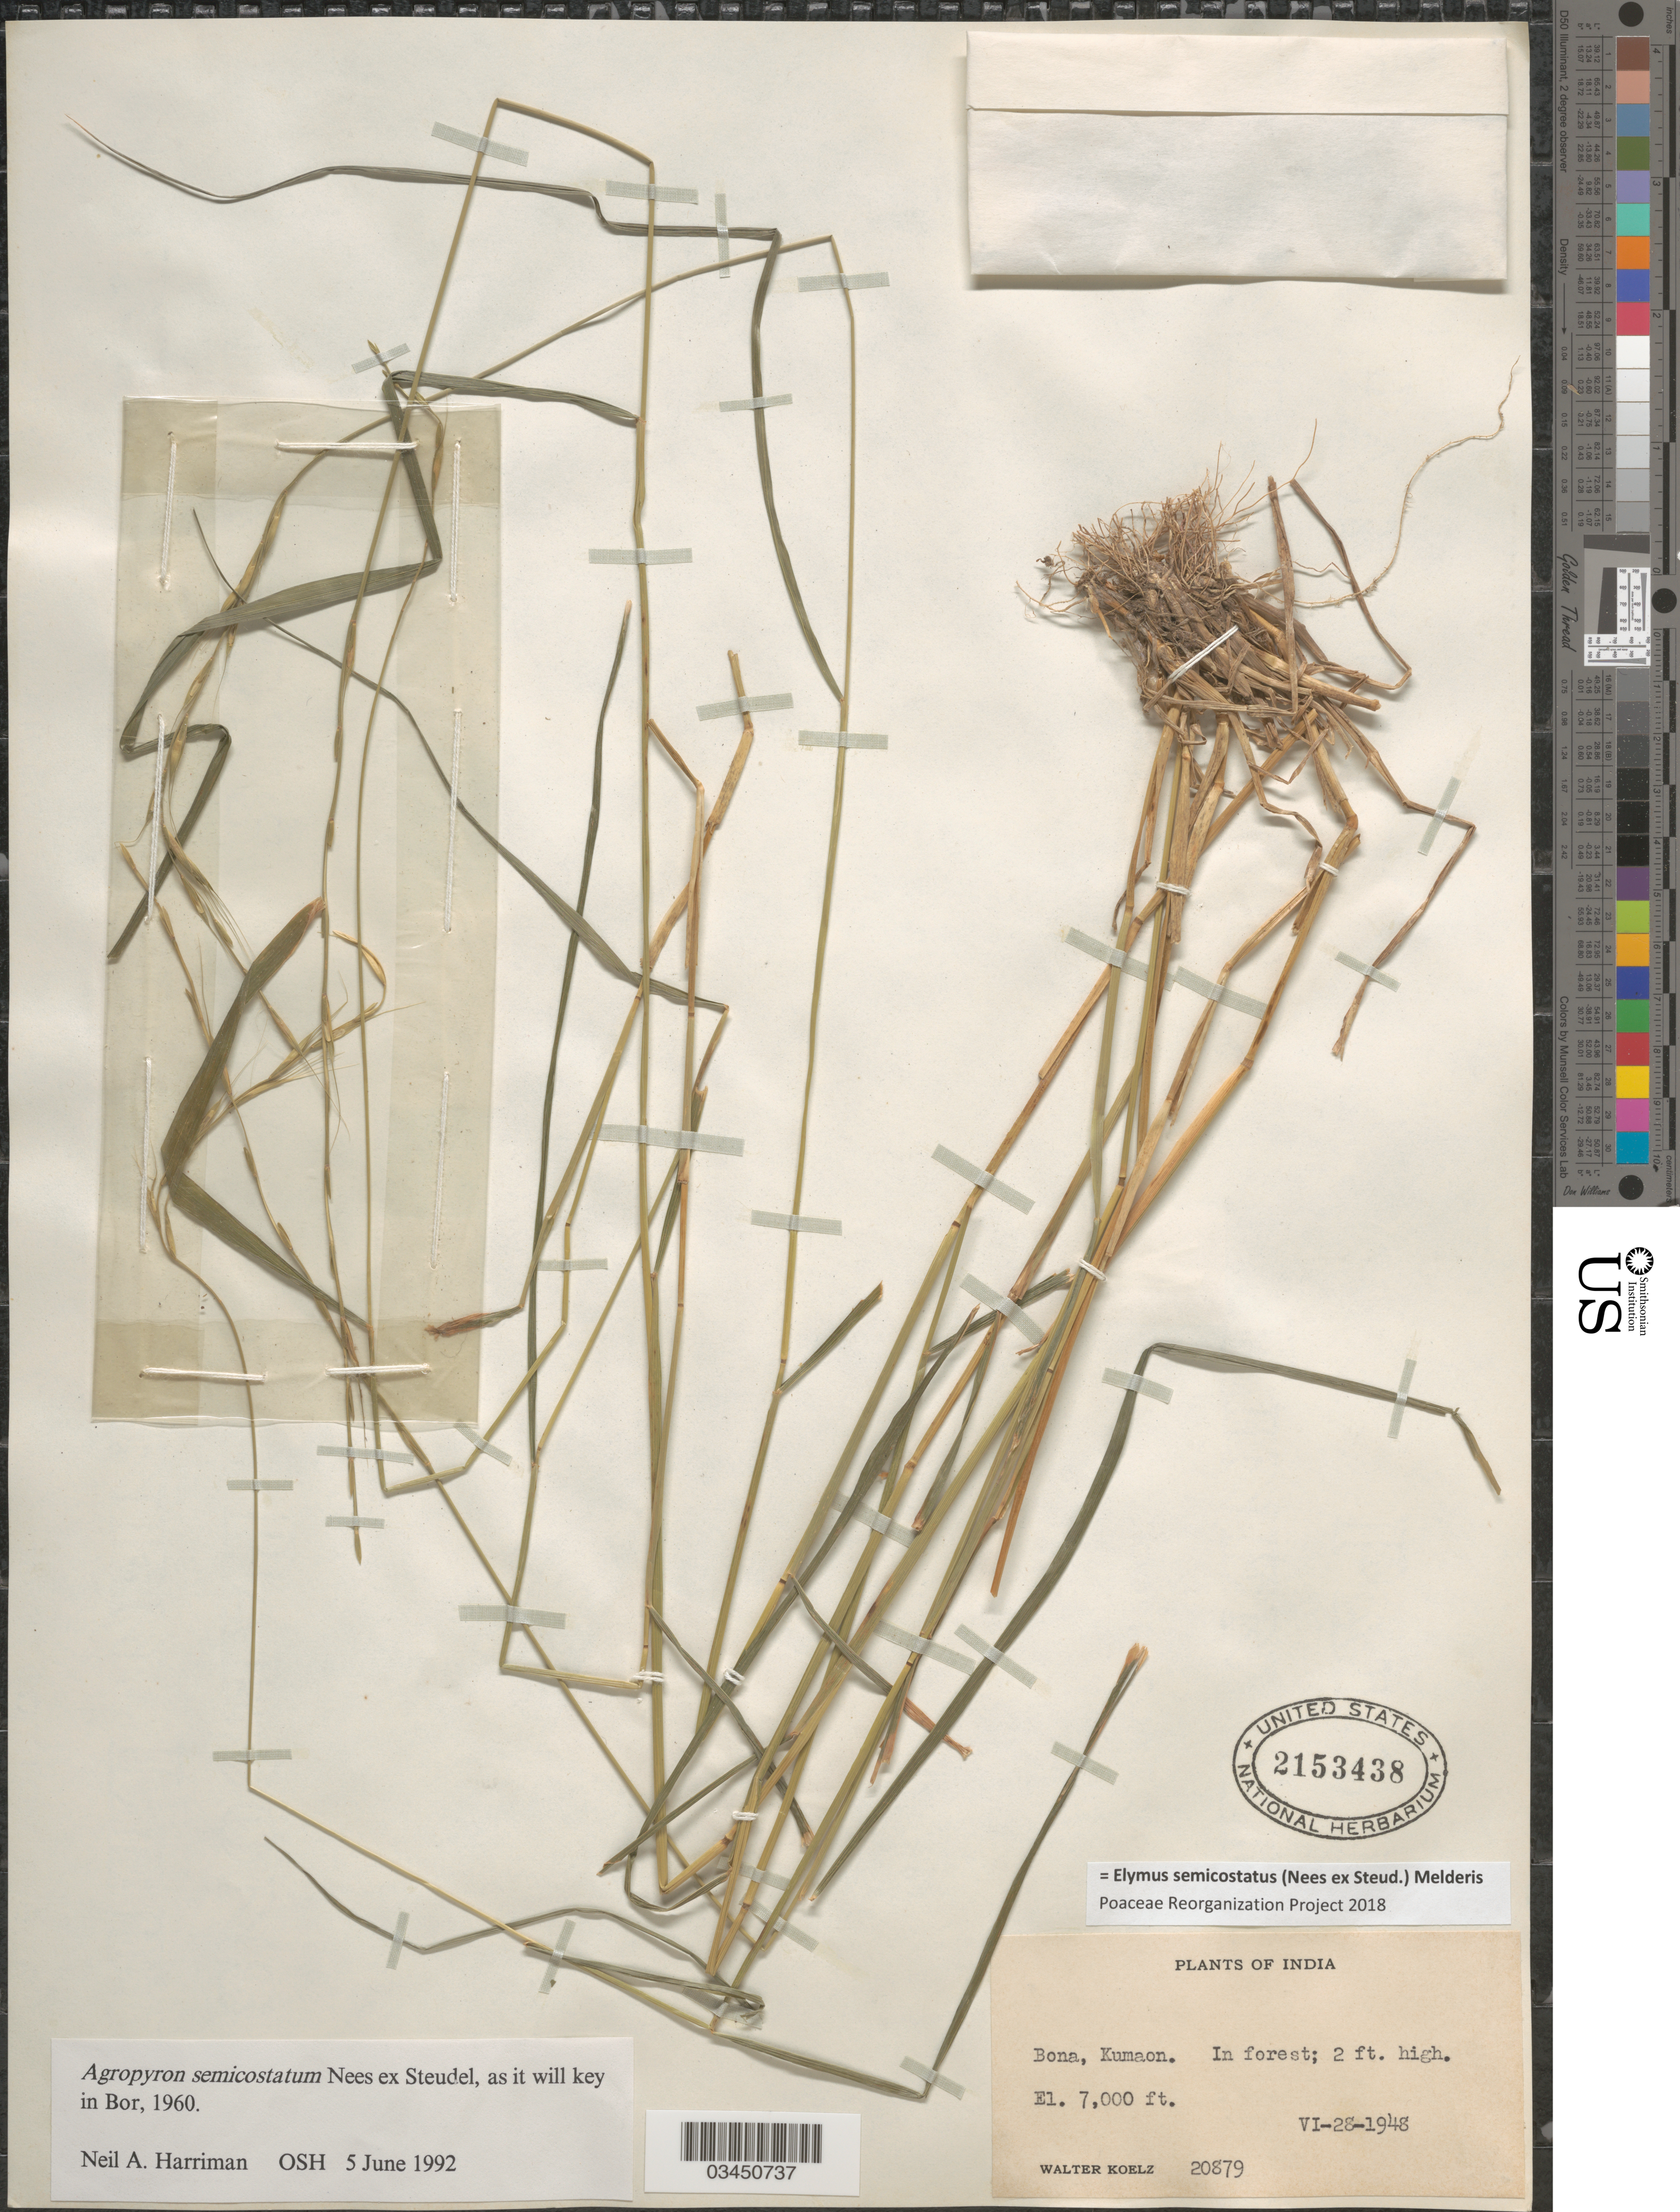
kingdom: Plantae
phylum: Tracheophyta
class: Liliopsida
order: Poales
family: Poaceae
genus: Elymus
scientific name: Elymus semicostatus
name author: (Nees ex Steud.) Melderis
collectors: W. N. Koelz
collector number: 20879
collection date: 1948-06-28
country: India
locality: Bona, Kumaon.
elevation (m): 2134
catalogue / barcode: US 2153438